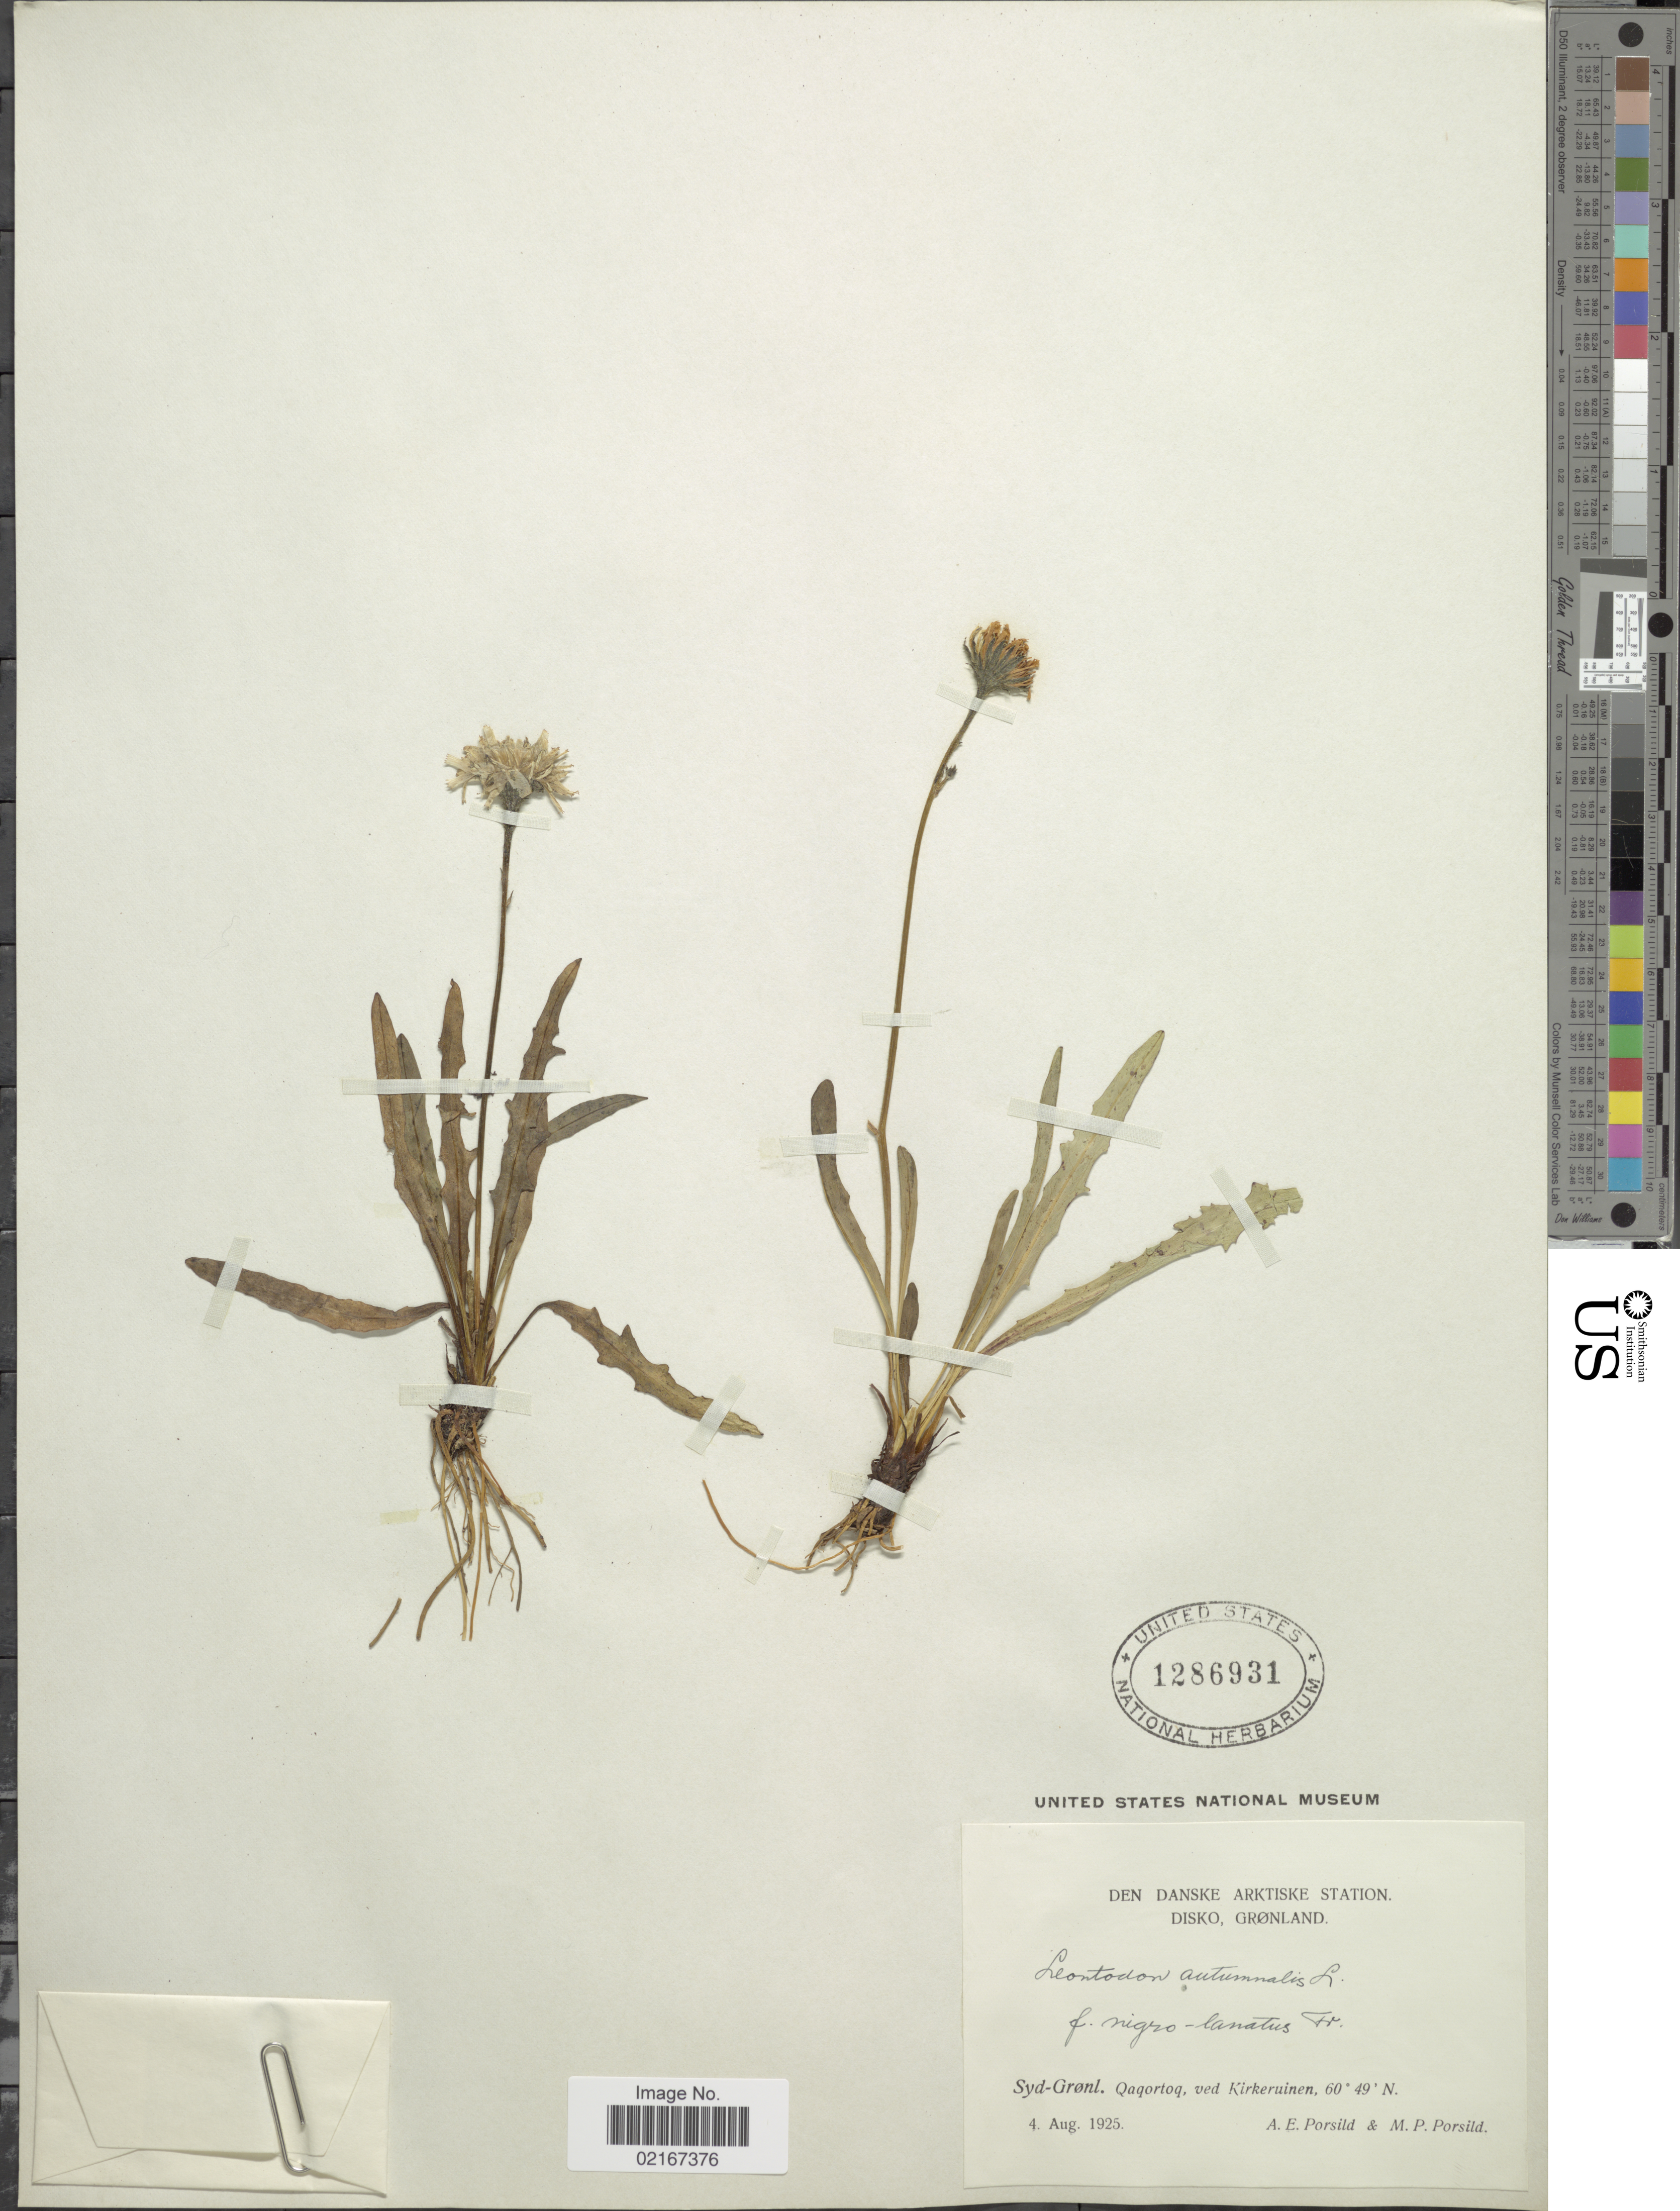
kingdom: Plantae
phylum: Tracheophyta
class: Magnoliopsida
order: Asterales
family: Asteraceae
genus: Scorzoneroides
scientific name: Scorzoneroides autumnalis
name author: (L.) Moench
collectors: A. E. Porsild & M. P. Porsild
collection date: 1925-08-04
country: Greenland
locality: Syd-Gronl., Qaqortoq, ved Kirkeruinen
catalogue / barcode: US 1286931